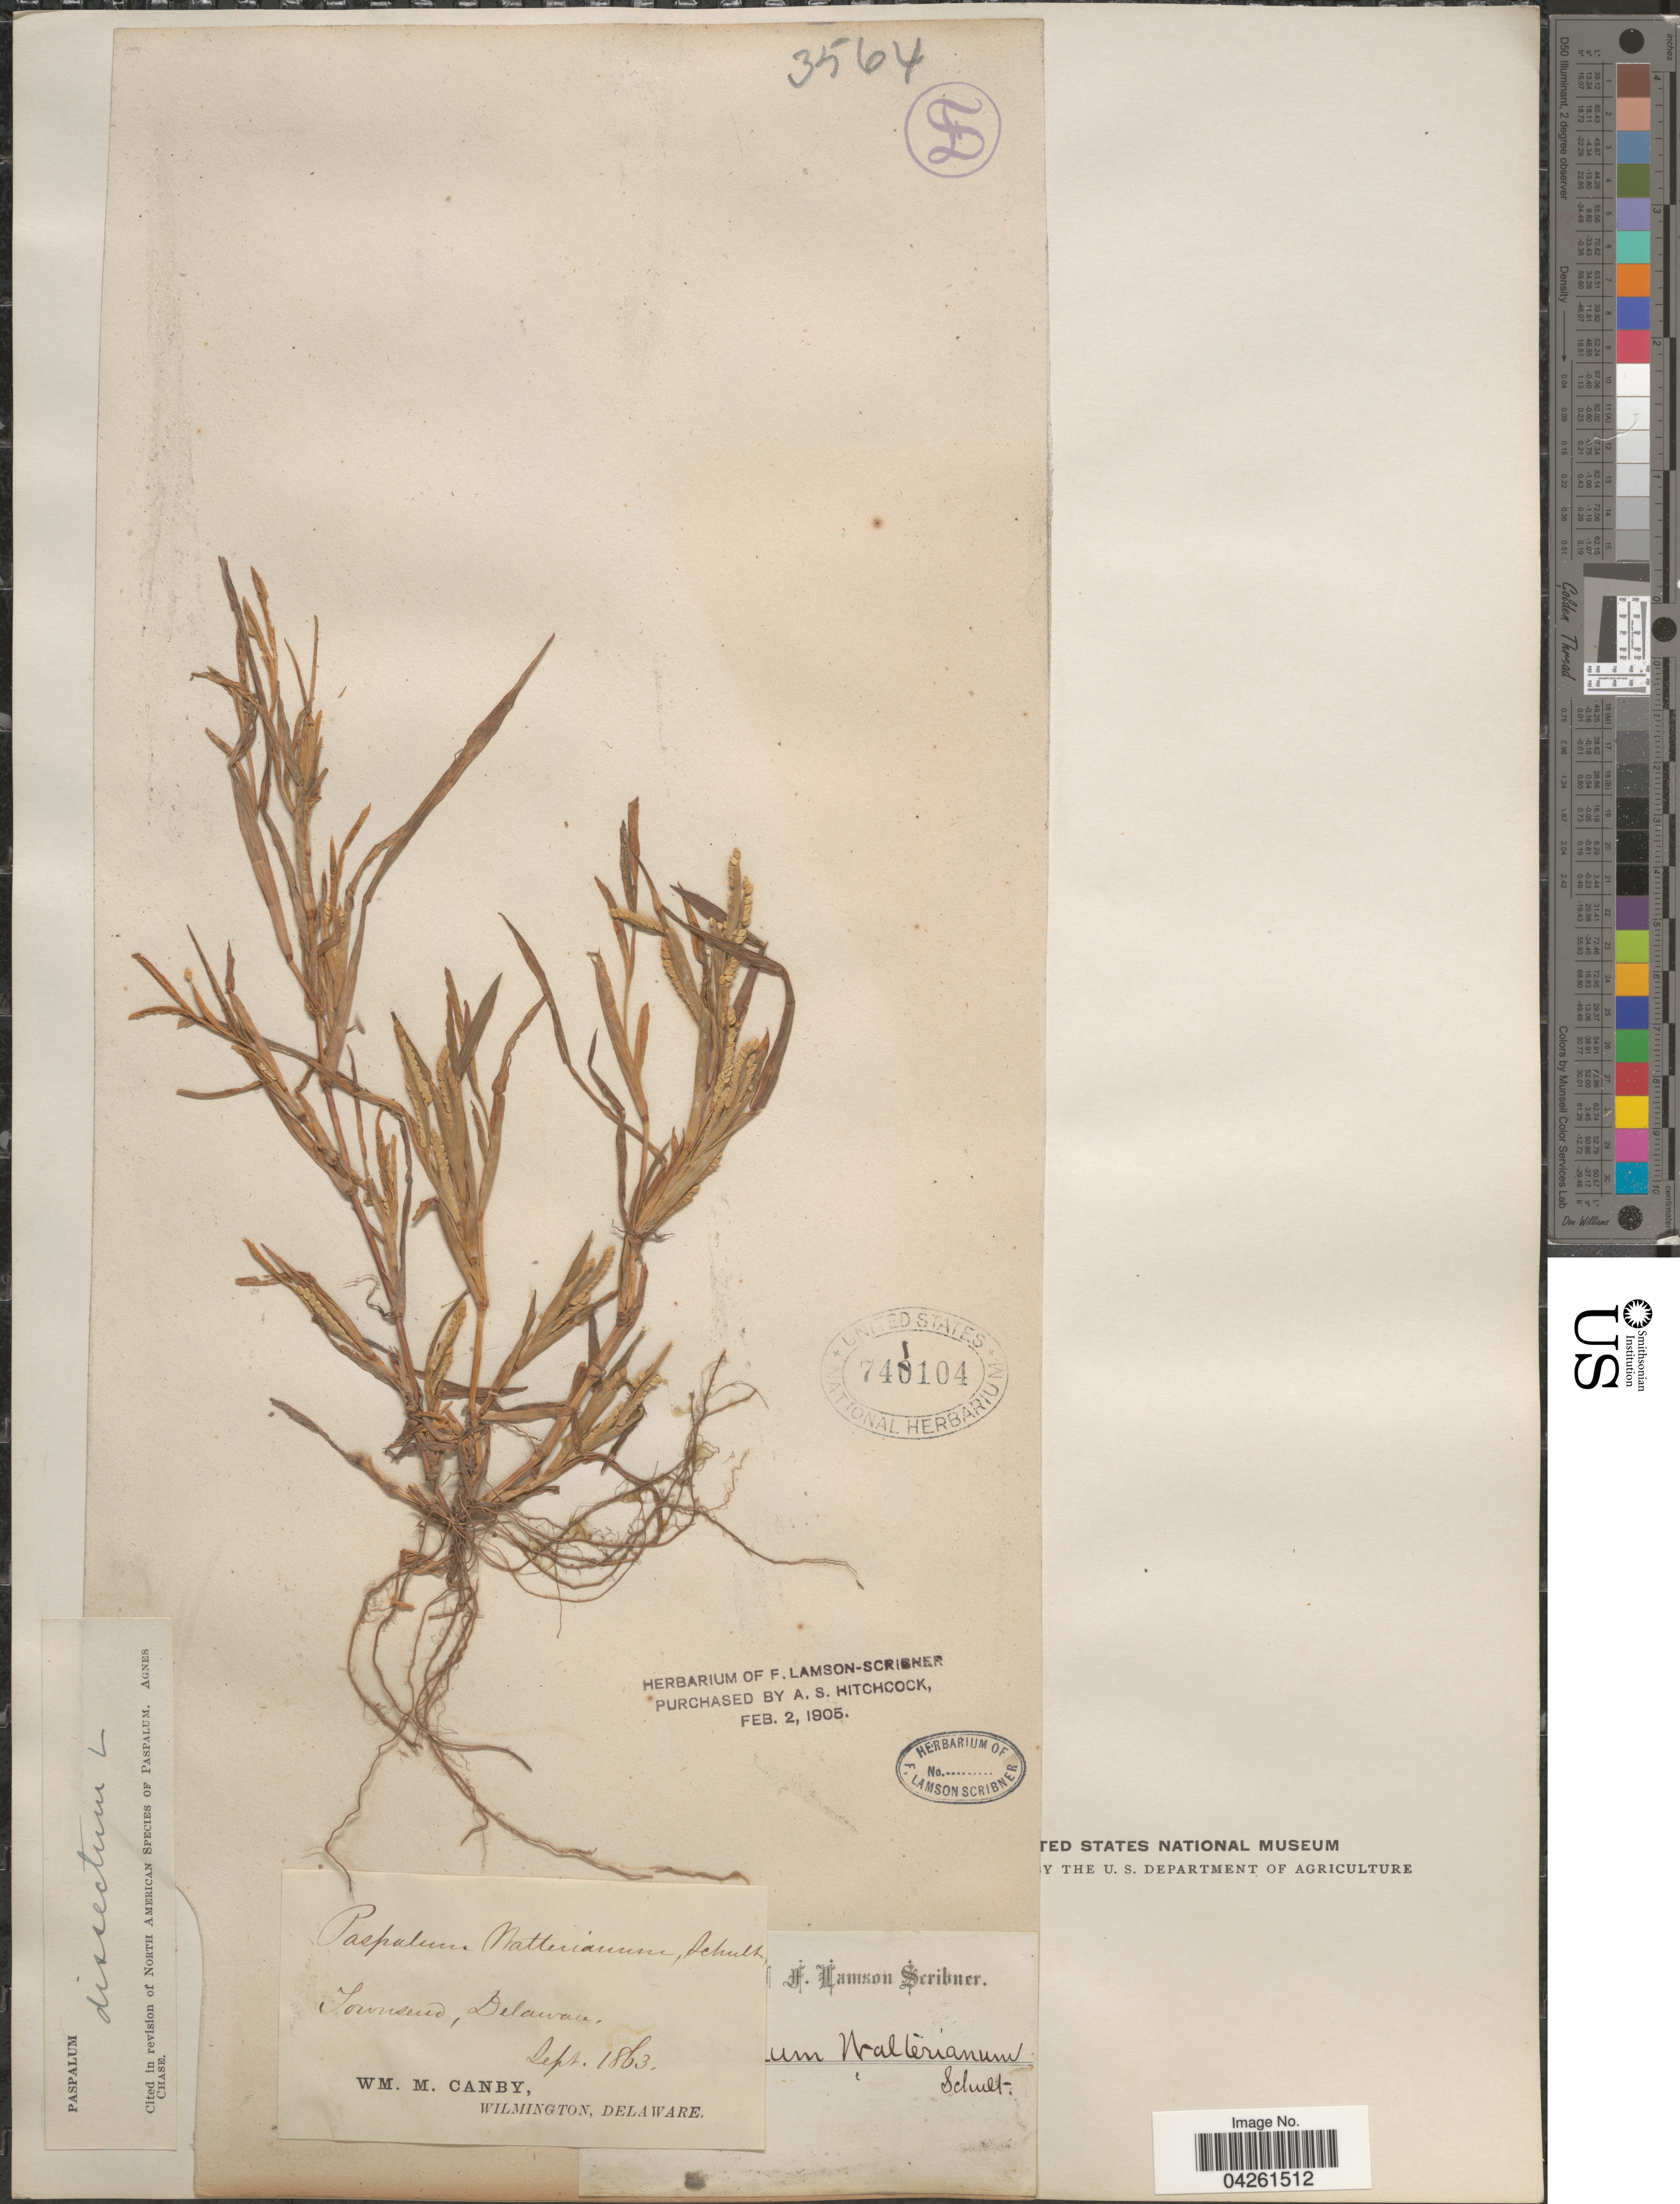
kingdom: Plantae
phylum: Tracheophyta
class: Liliopsida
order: Poales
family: Poaceae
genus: Paspalum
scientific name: Paspalum dissectum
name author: (L.) L.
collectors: W. M. Canby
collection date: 1863-09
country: United States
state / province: Delaware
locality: Townsend.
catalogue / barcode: US 741104